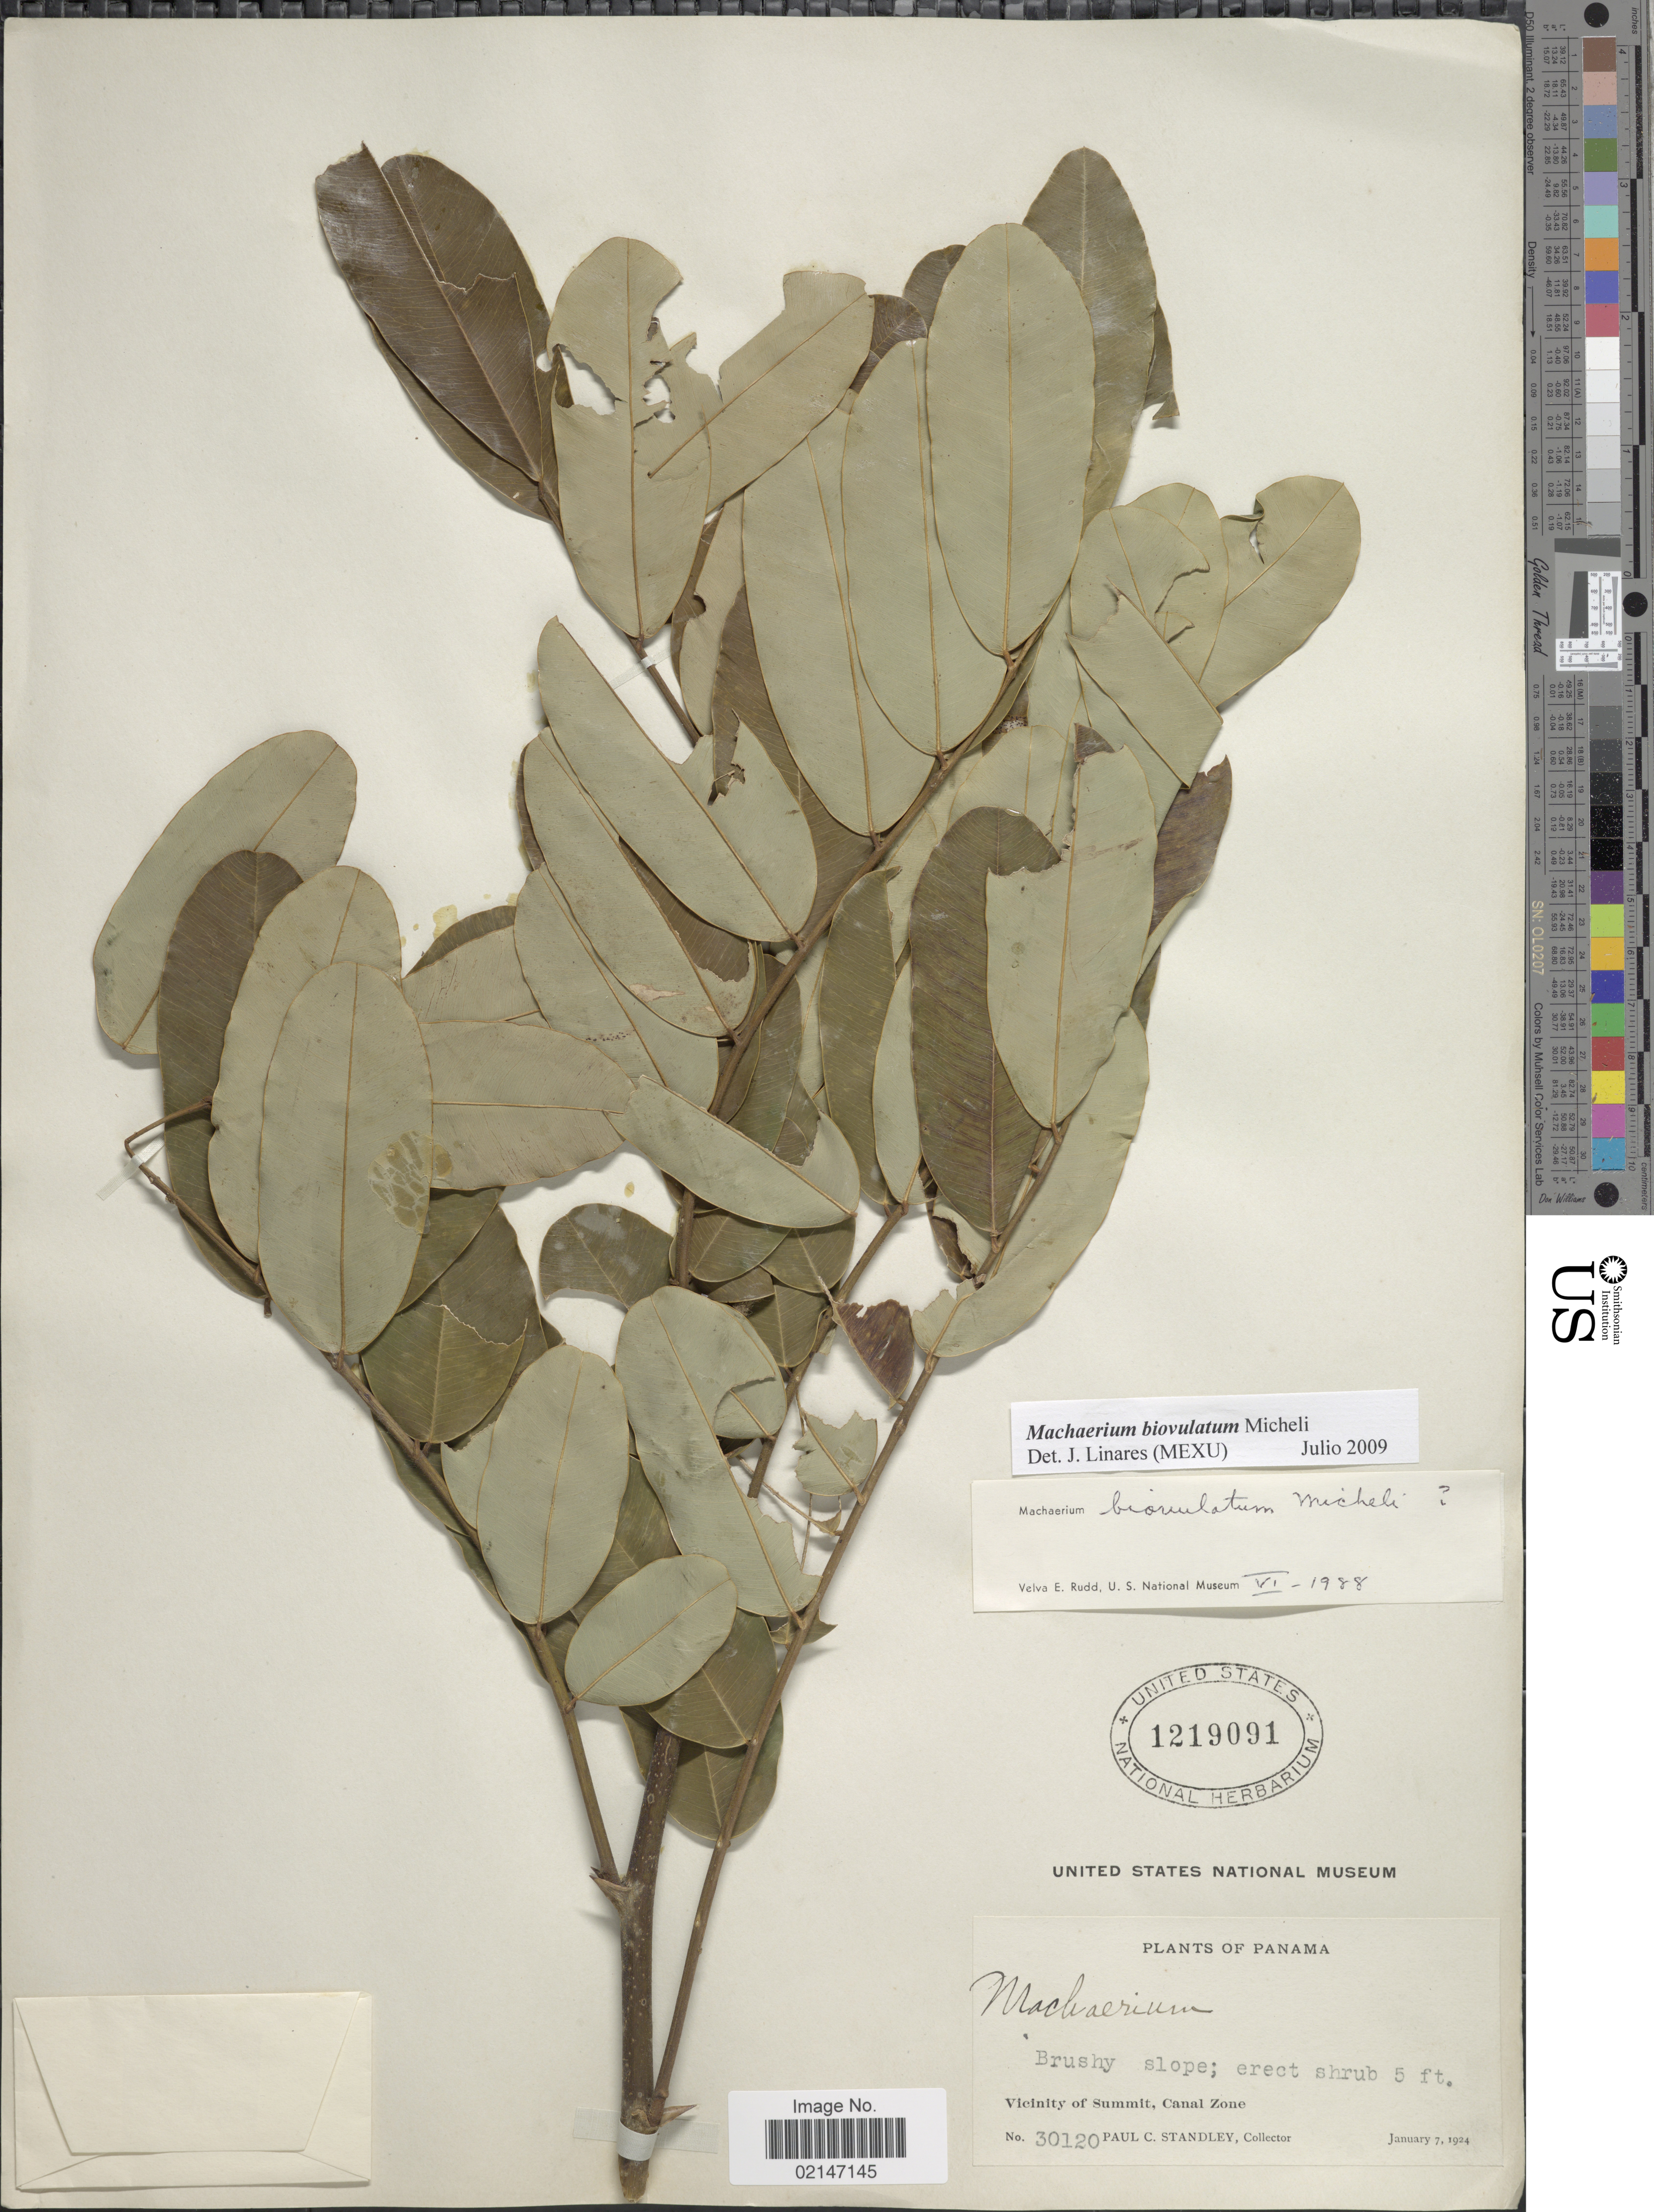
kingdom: Plantae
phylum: Tracheophyta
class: Magnoliopsida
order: Fabales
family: Fabaceae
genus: Machaerium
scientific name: Machaerium biovulatum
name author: Micheli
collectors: P. C. Standley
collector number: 30120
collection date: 1924-01-07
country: Panama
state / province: Colón / Panamá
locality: Brushy slope, vicinity of summit, Canal Zone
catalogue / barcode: US 1219091